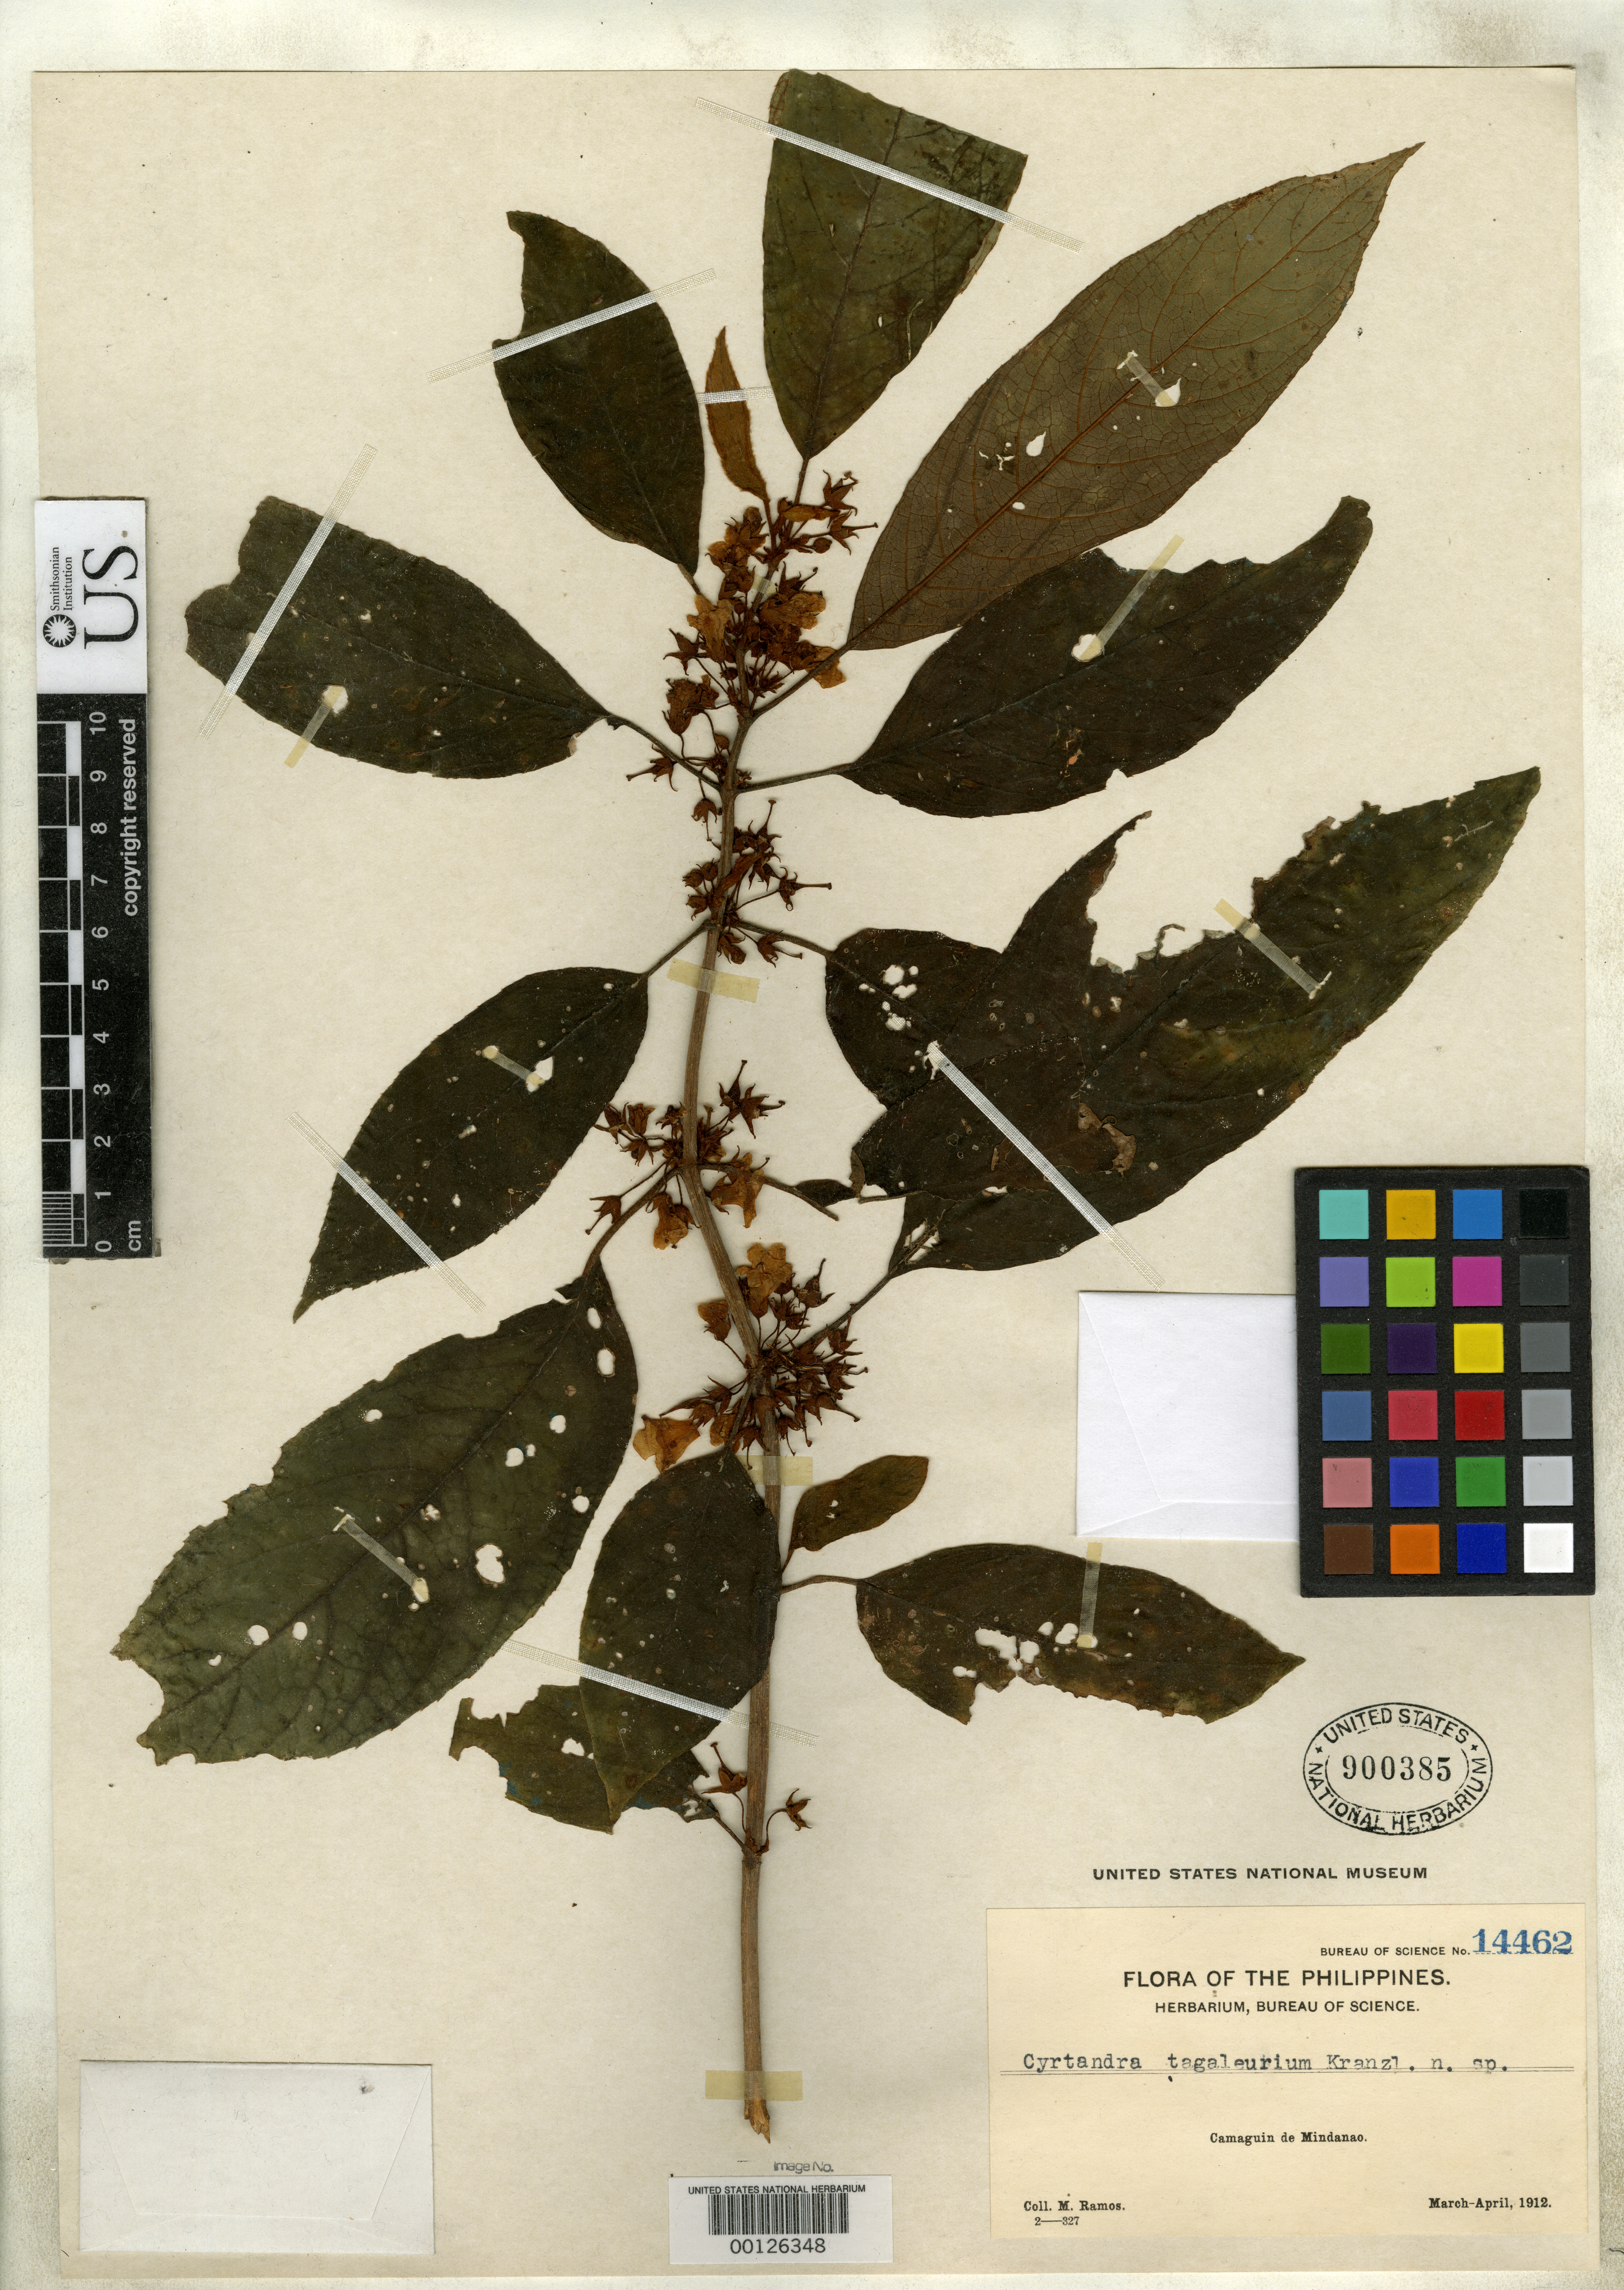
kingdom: Plantae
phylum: Tracheophyta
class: Magnoliopsida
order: Lamiales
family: Gesneriaceae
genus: Cyrtandra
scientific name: Cyrtandra tagaleurium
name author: Kraenzl.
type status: Isolectotype; Type Collection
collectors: M. Ramos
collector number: Bur. Sci. 14462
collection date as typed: March-April, 1912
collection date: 1912-03/1912-04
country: Philippines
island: Camiguin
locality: "Camaguin de Mindanao."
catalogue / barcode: US 900385